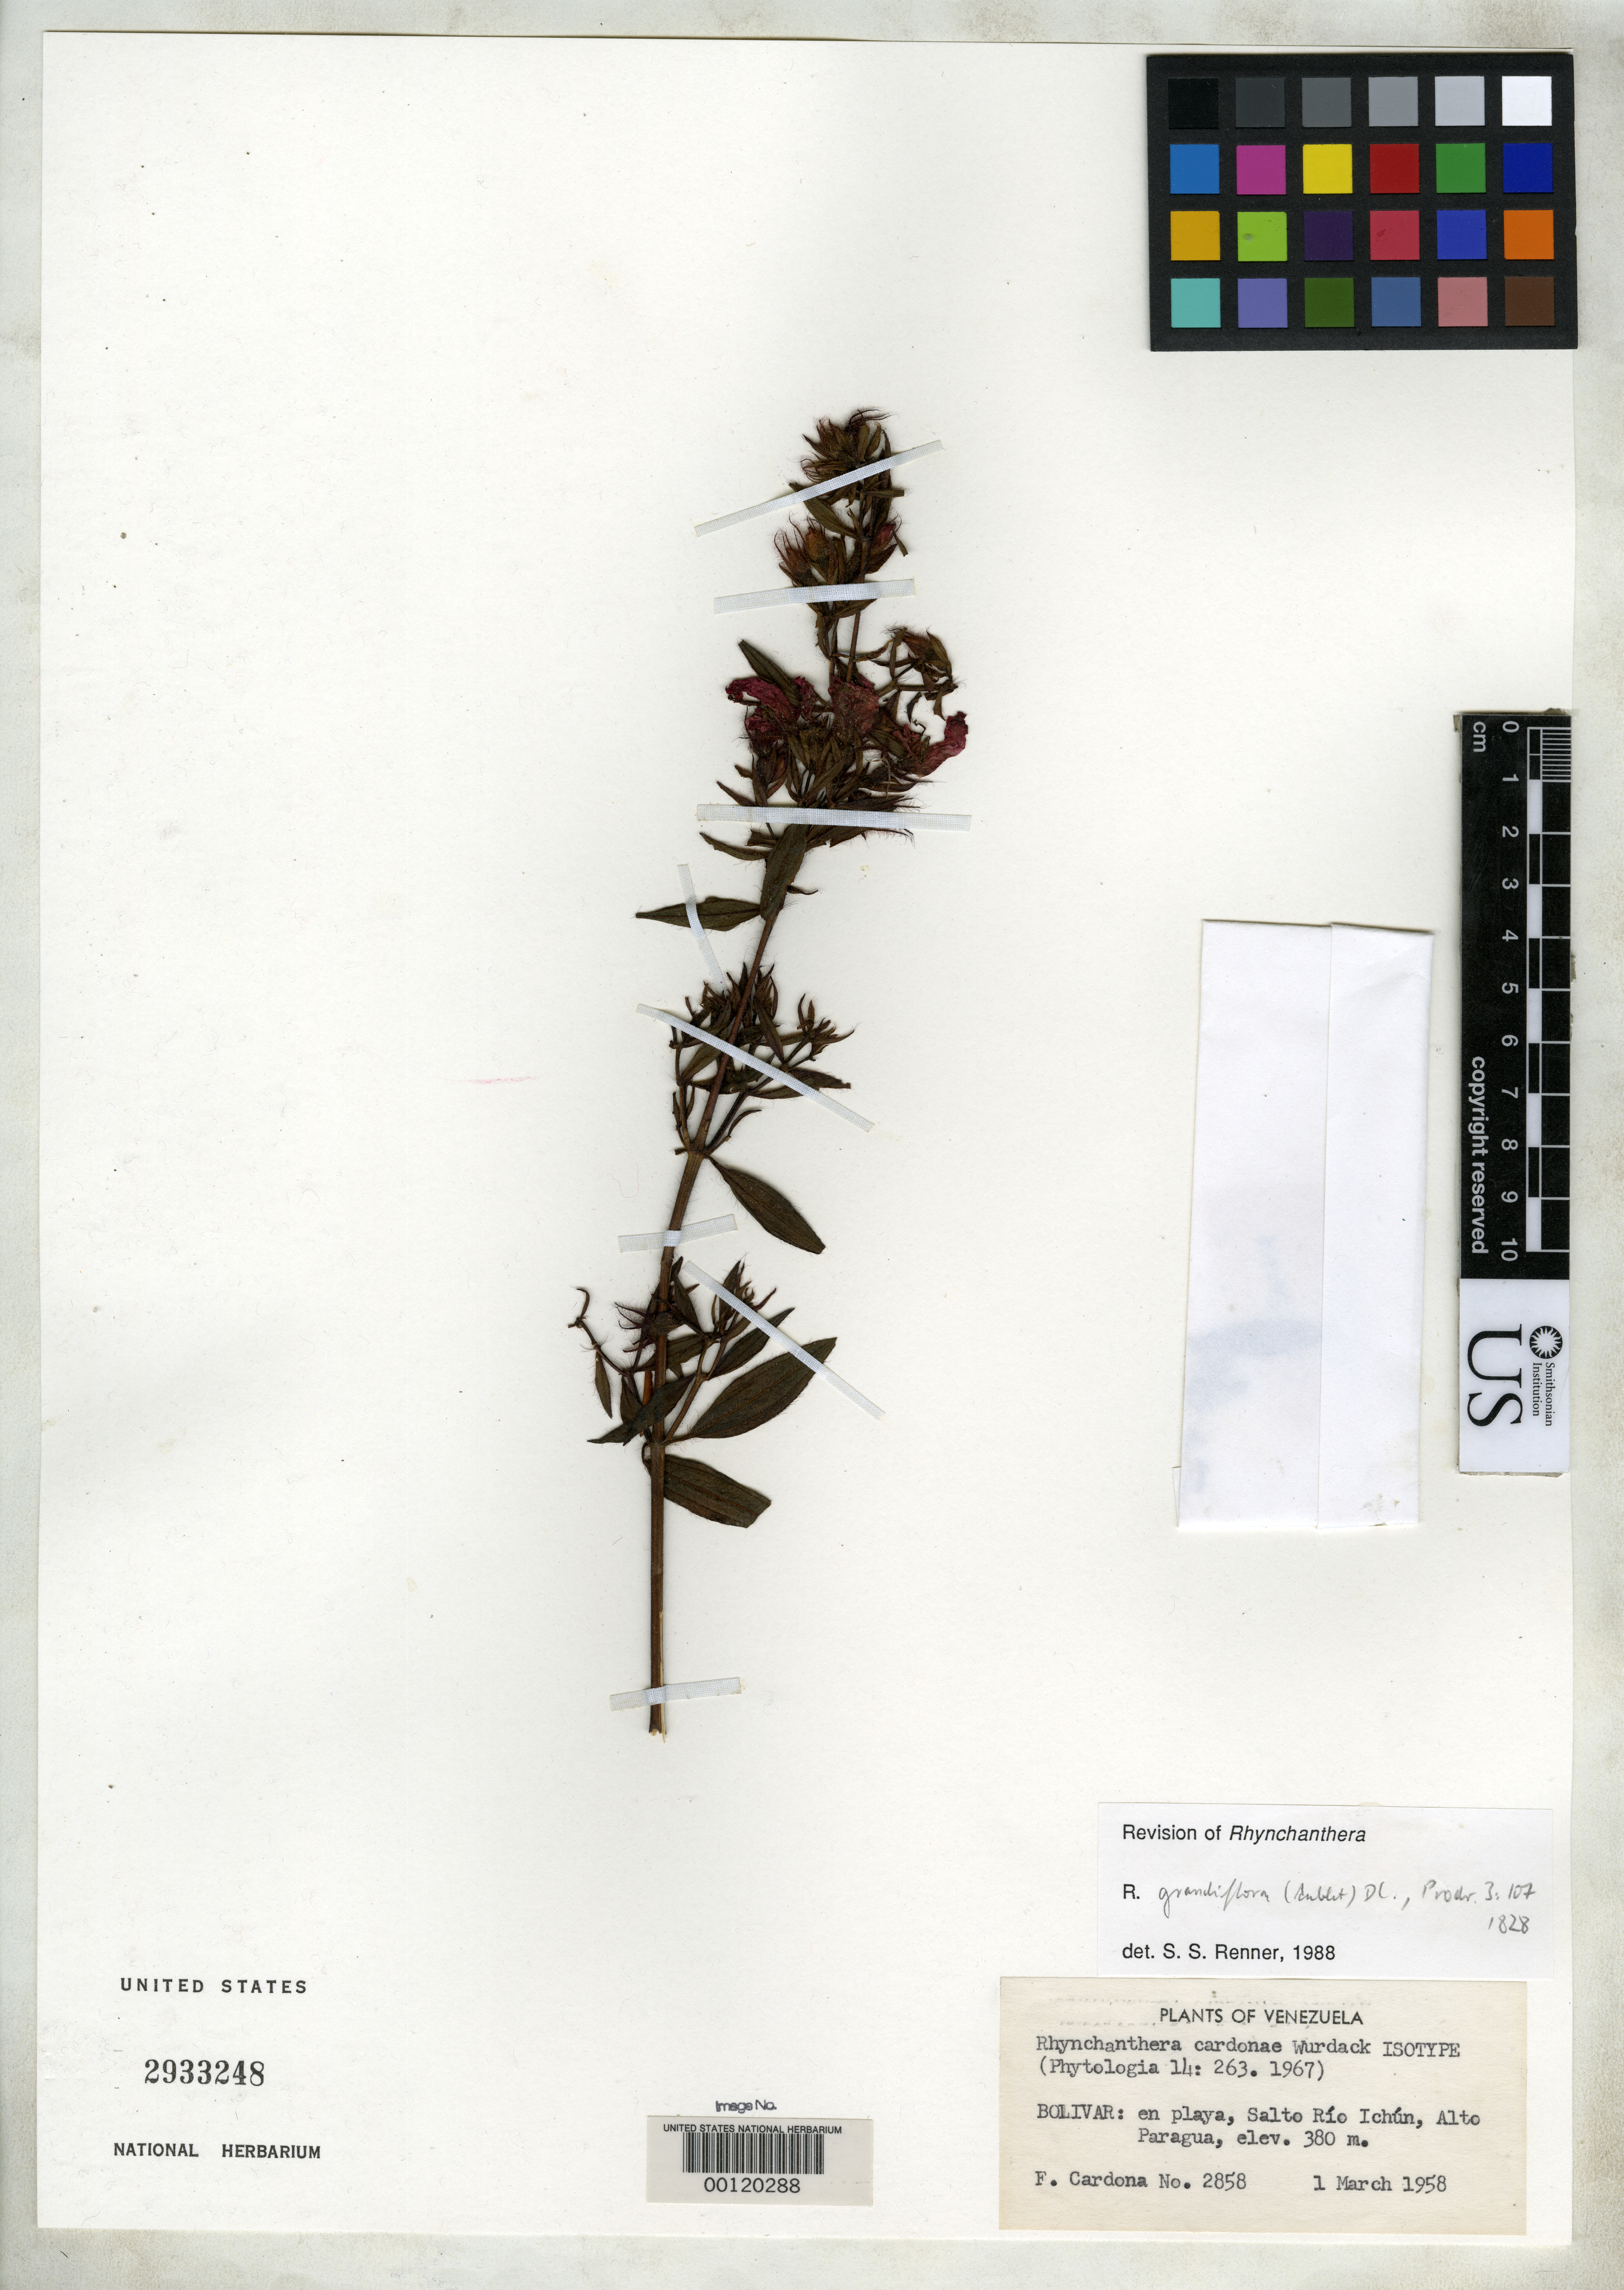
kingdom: Plantae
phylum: Tracheophyta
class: Magnoliopsida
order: Myrtales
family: Melastomataceae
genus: Rhynchanthera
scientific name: Rhynchanthera cardonae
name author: Wurdack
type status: Isotype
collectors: F. Cardona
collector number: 2858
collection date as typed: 01 Mar 1958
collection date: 1958-03-01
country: Venezuela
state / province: Bolivar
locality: Salto Rio Ichun, Alto Paragua.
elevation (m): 380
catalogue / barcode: US 2933248